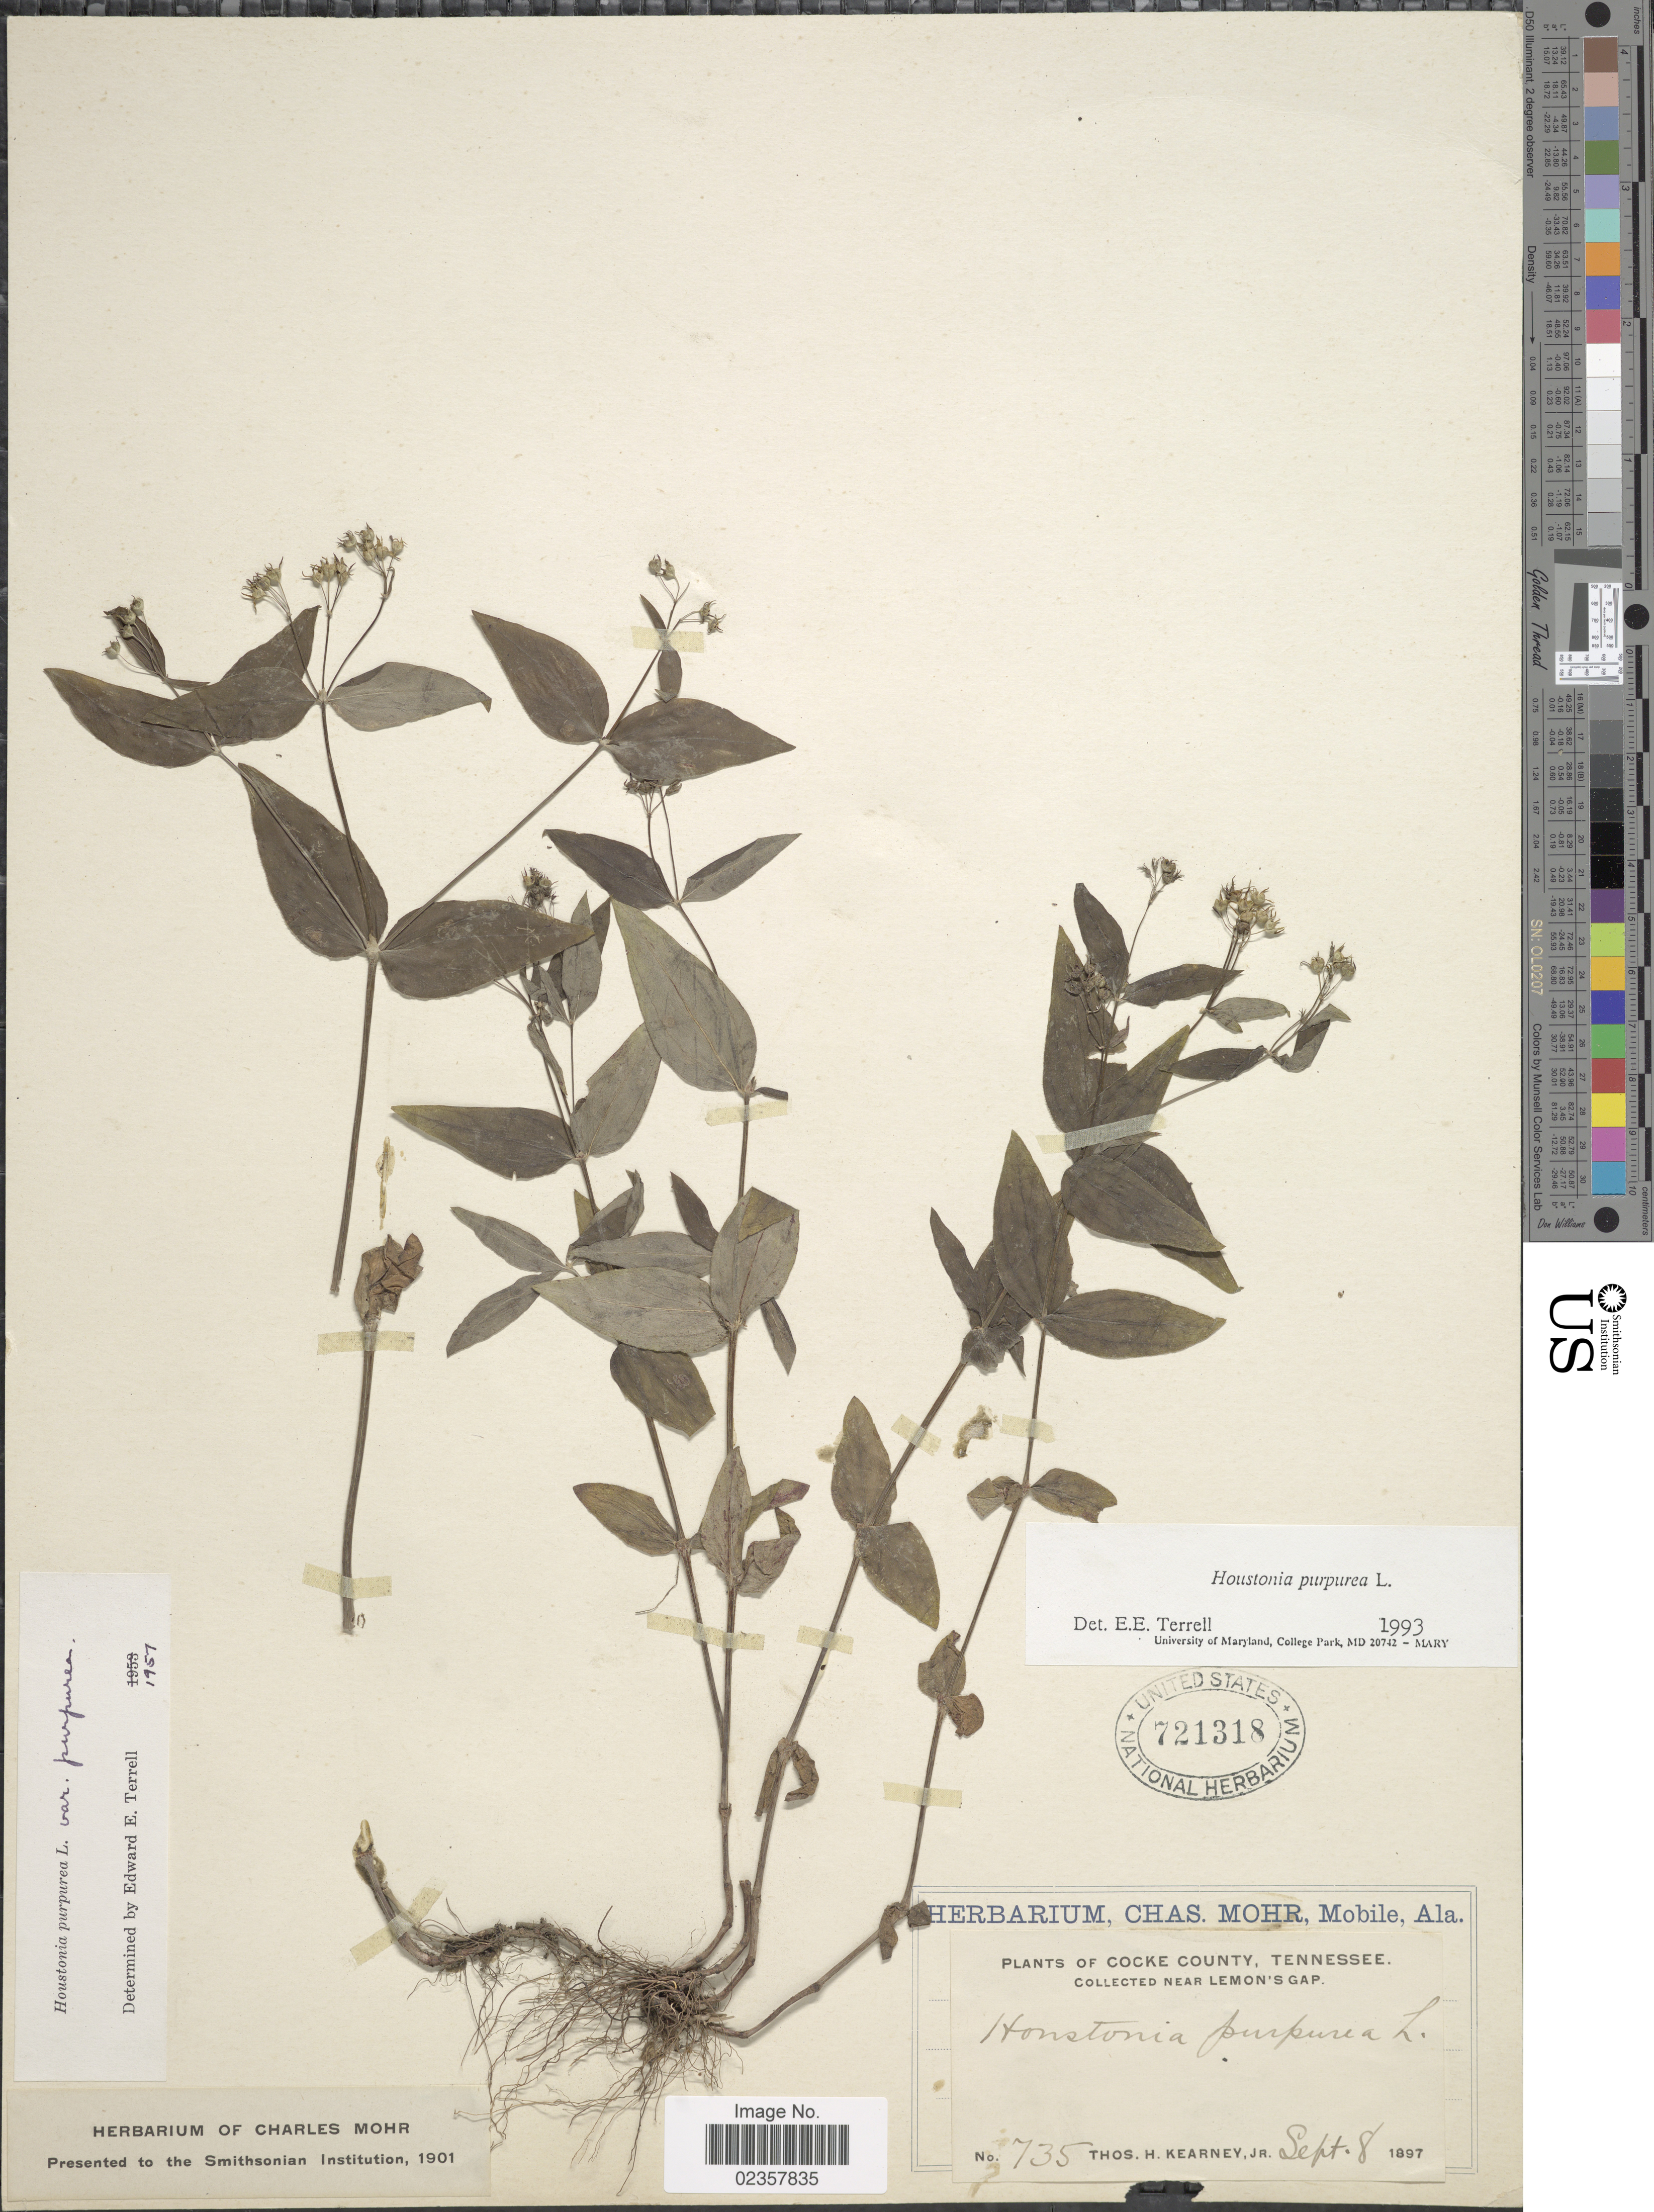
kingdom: Plantae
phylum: Tracheophyta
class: Magnoliopsida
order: Gentianales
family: Rubiaceae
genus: Houstonia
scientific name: Houstonia purpurea var. purpurea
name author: L.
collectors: T. H. Kearney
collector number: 735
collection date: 1897-09-08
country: United States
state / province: Tennessee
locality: Cocke County, Tennessee, Near Lemon's Gap.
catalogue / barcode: US 721318